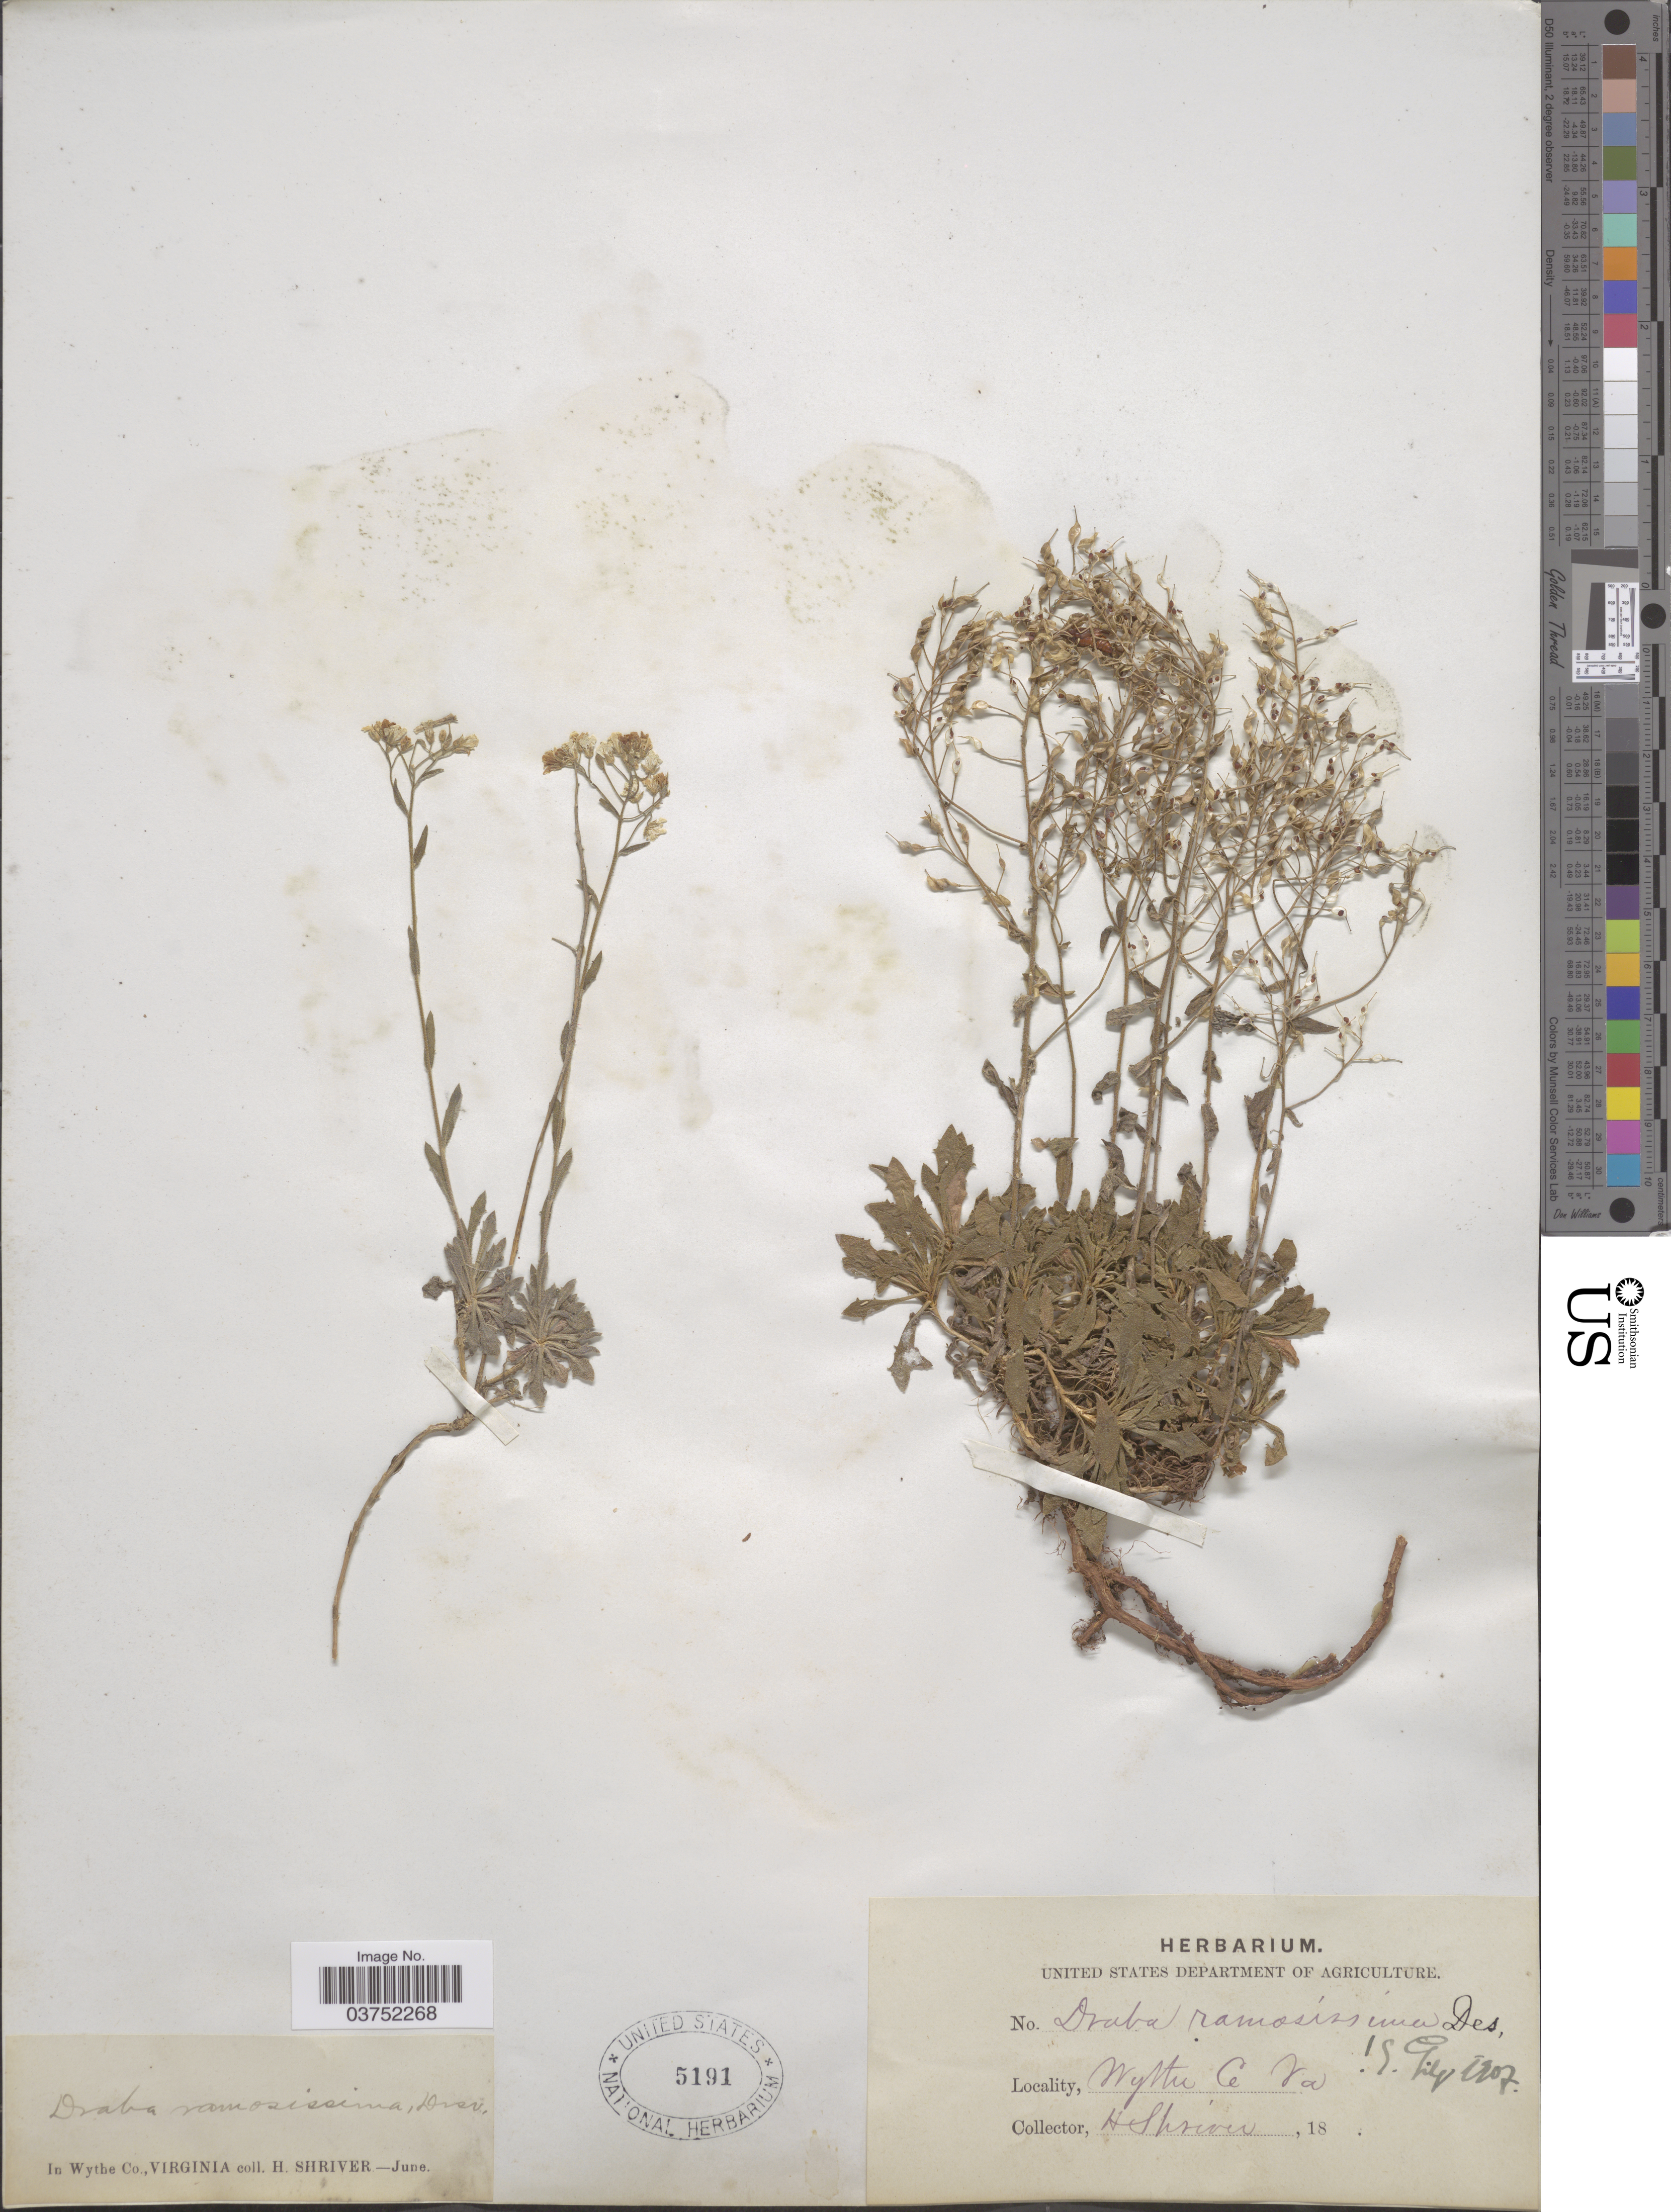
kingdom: Plantae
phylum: Tracheophyta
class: Magnoliopsida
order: Brassicales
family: Brassicaceae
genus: Draba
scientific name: Draba ramosissima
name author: Desv.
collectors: H. Shriver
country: United States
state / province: Virginia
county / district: Wythe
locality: In Wythe Co.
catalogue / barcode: US 5191